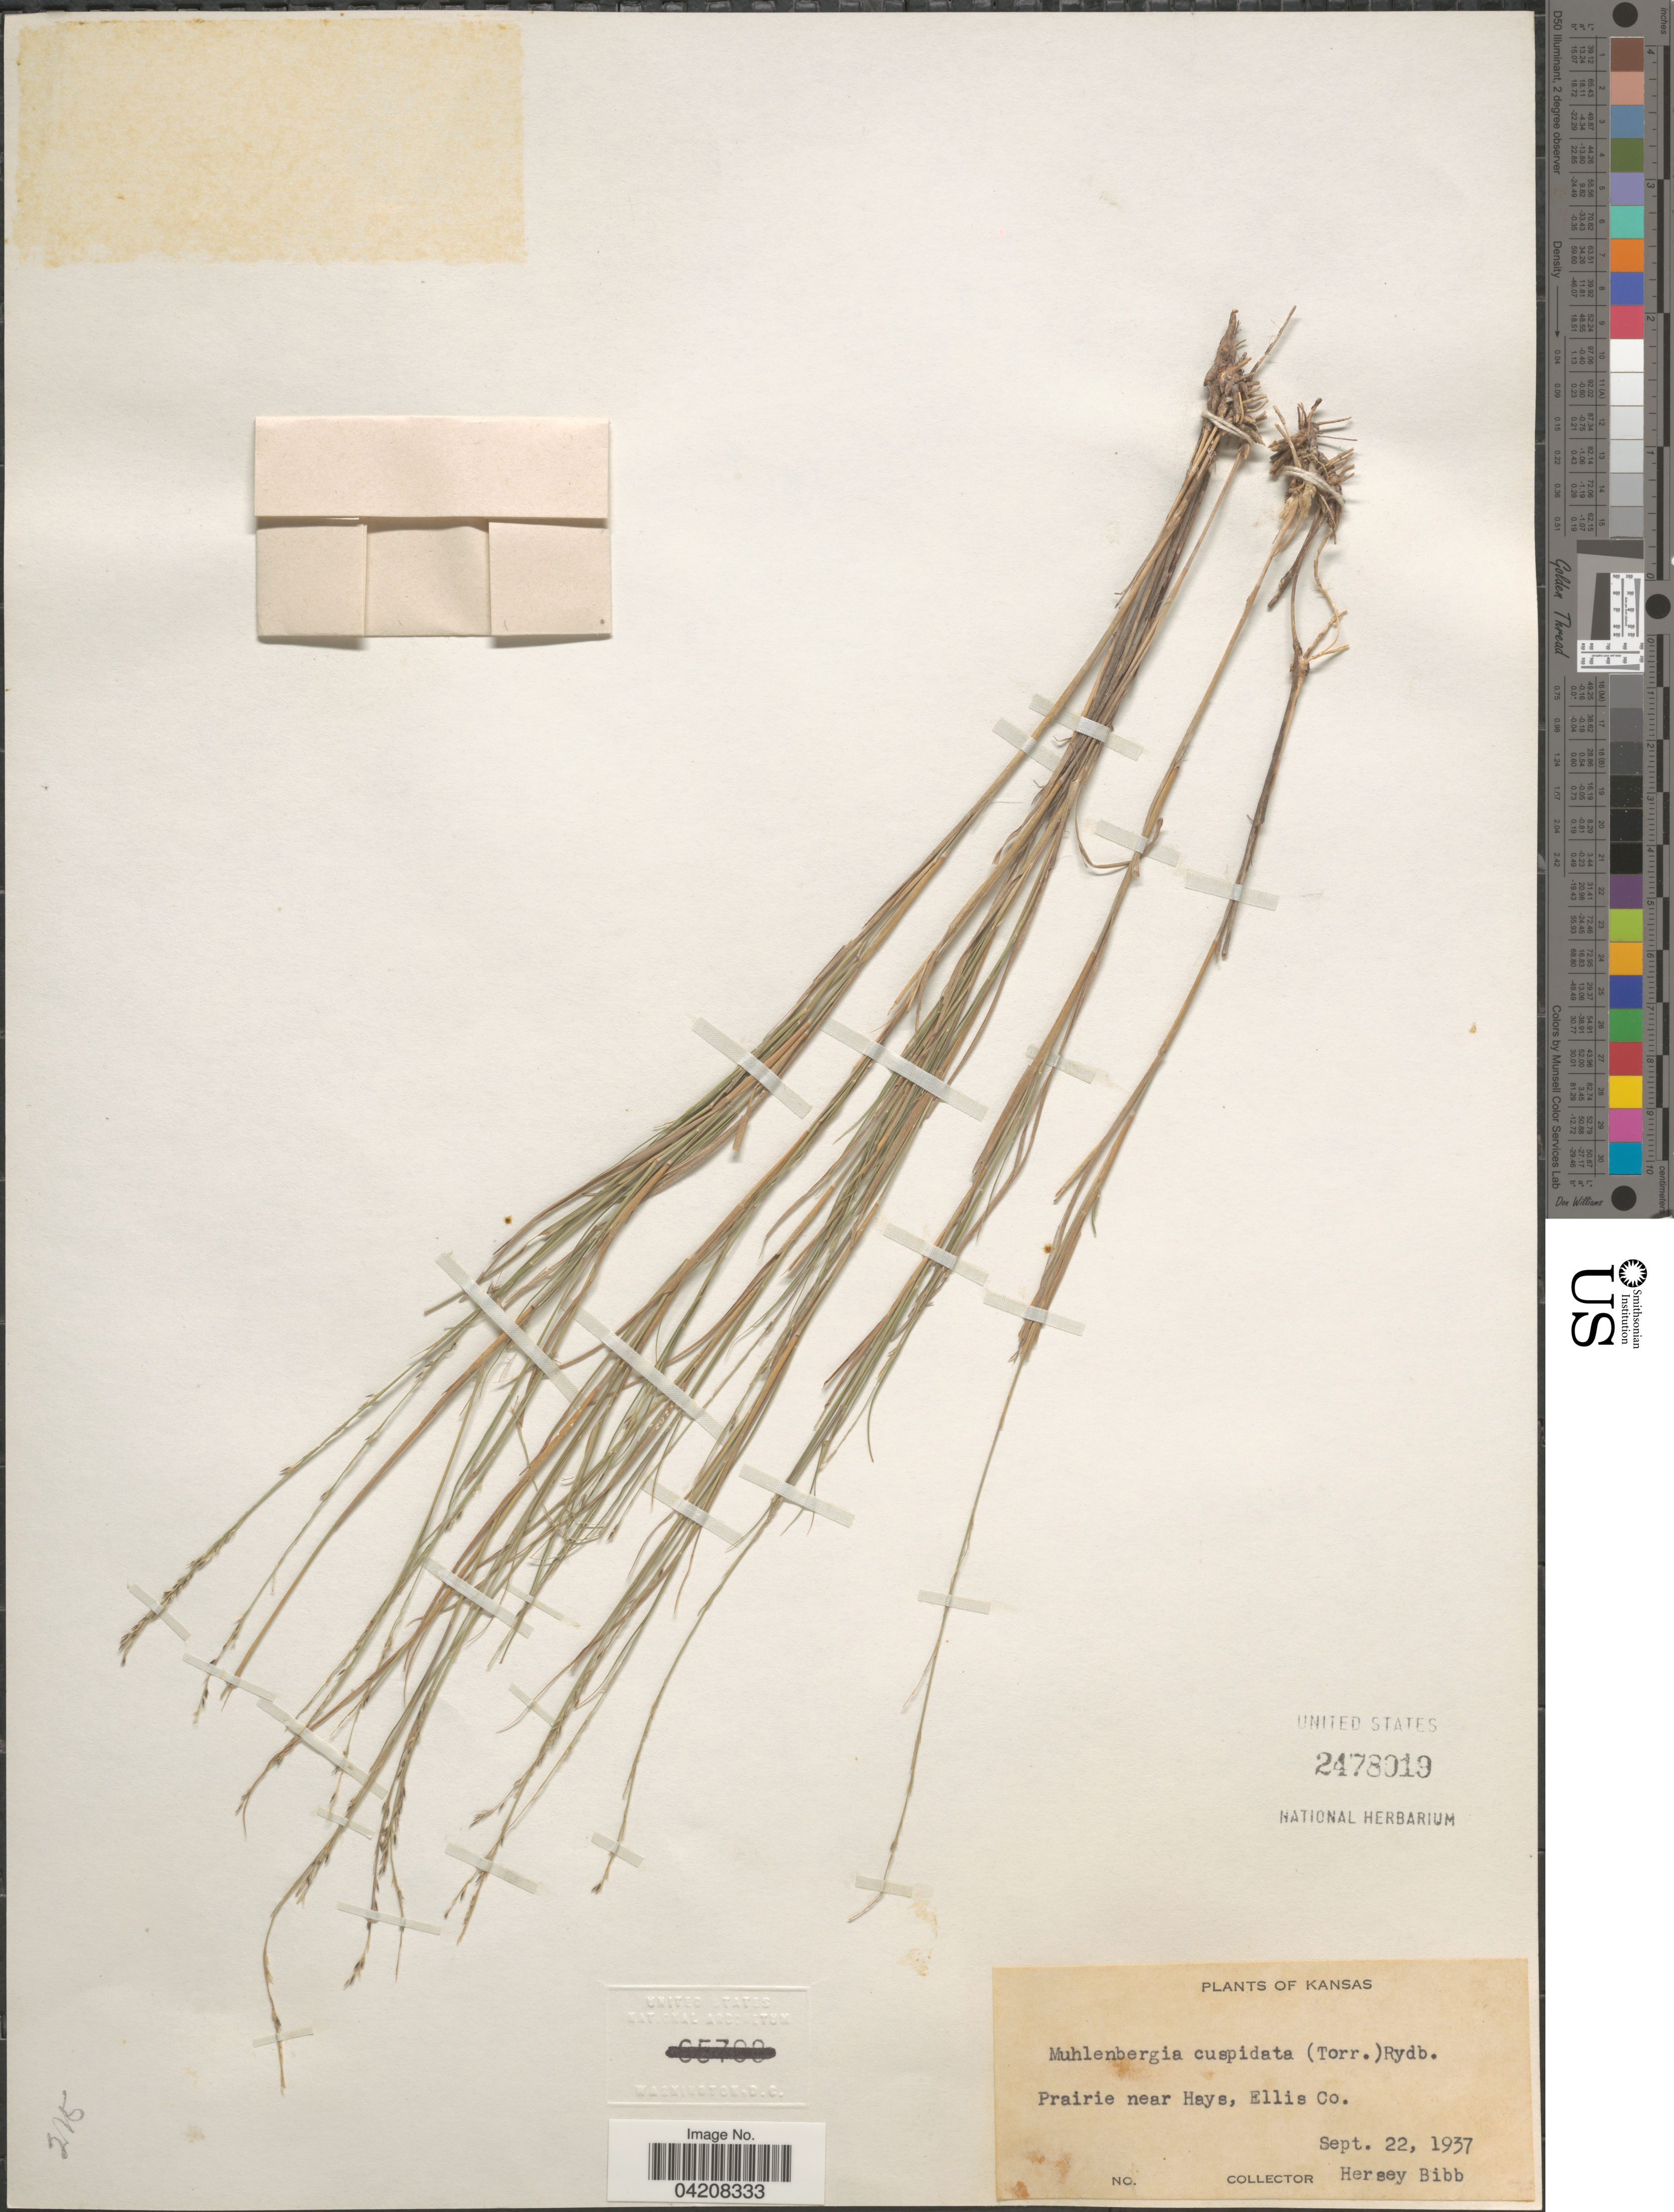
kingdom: Plantae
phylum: Tracheophyta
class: Liliopsida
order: Poales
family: Poaceae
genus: Muhlenbergia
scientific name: Muhlenbergia cuspidata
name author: (Torr. ex Hook.) Rydb.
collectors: H. Bibb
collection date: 1937-09-22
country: United States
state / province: Kansas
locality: Prairie near Hays, Ellis Co.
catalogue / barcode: US 2478019